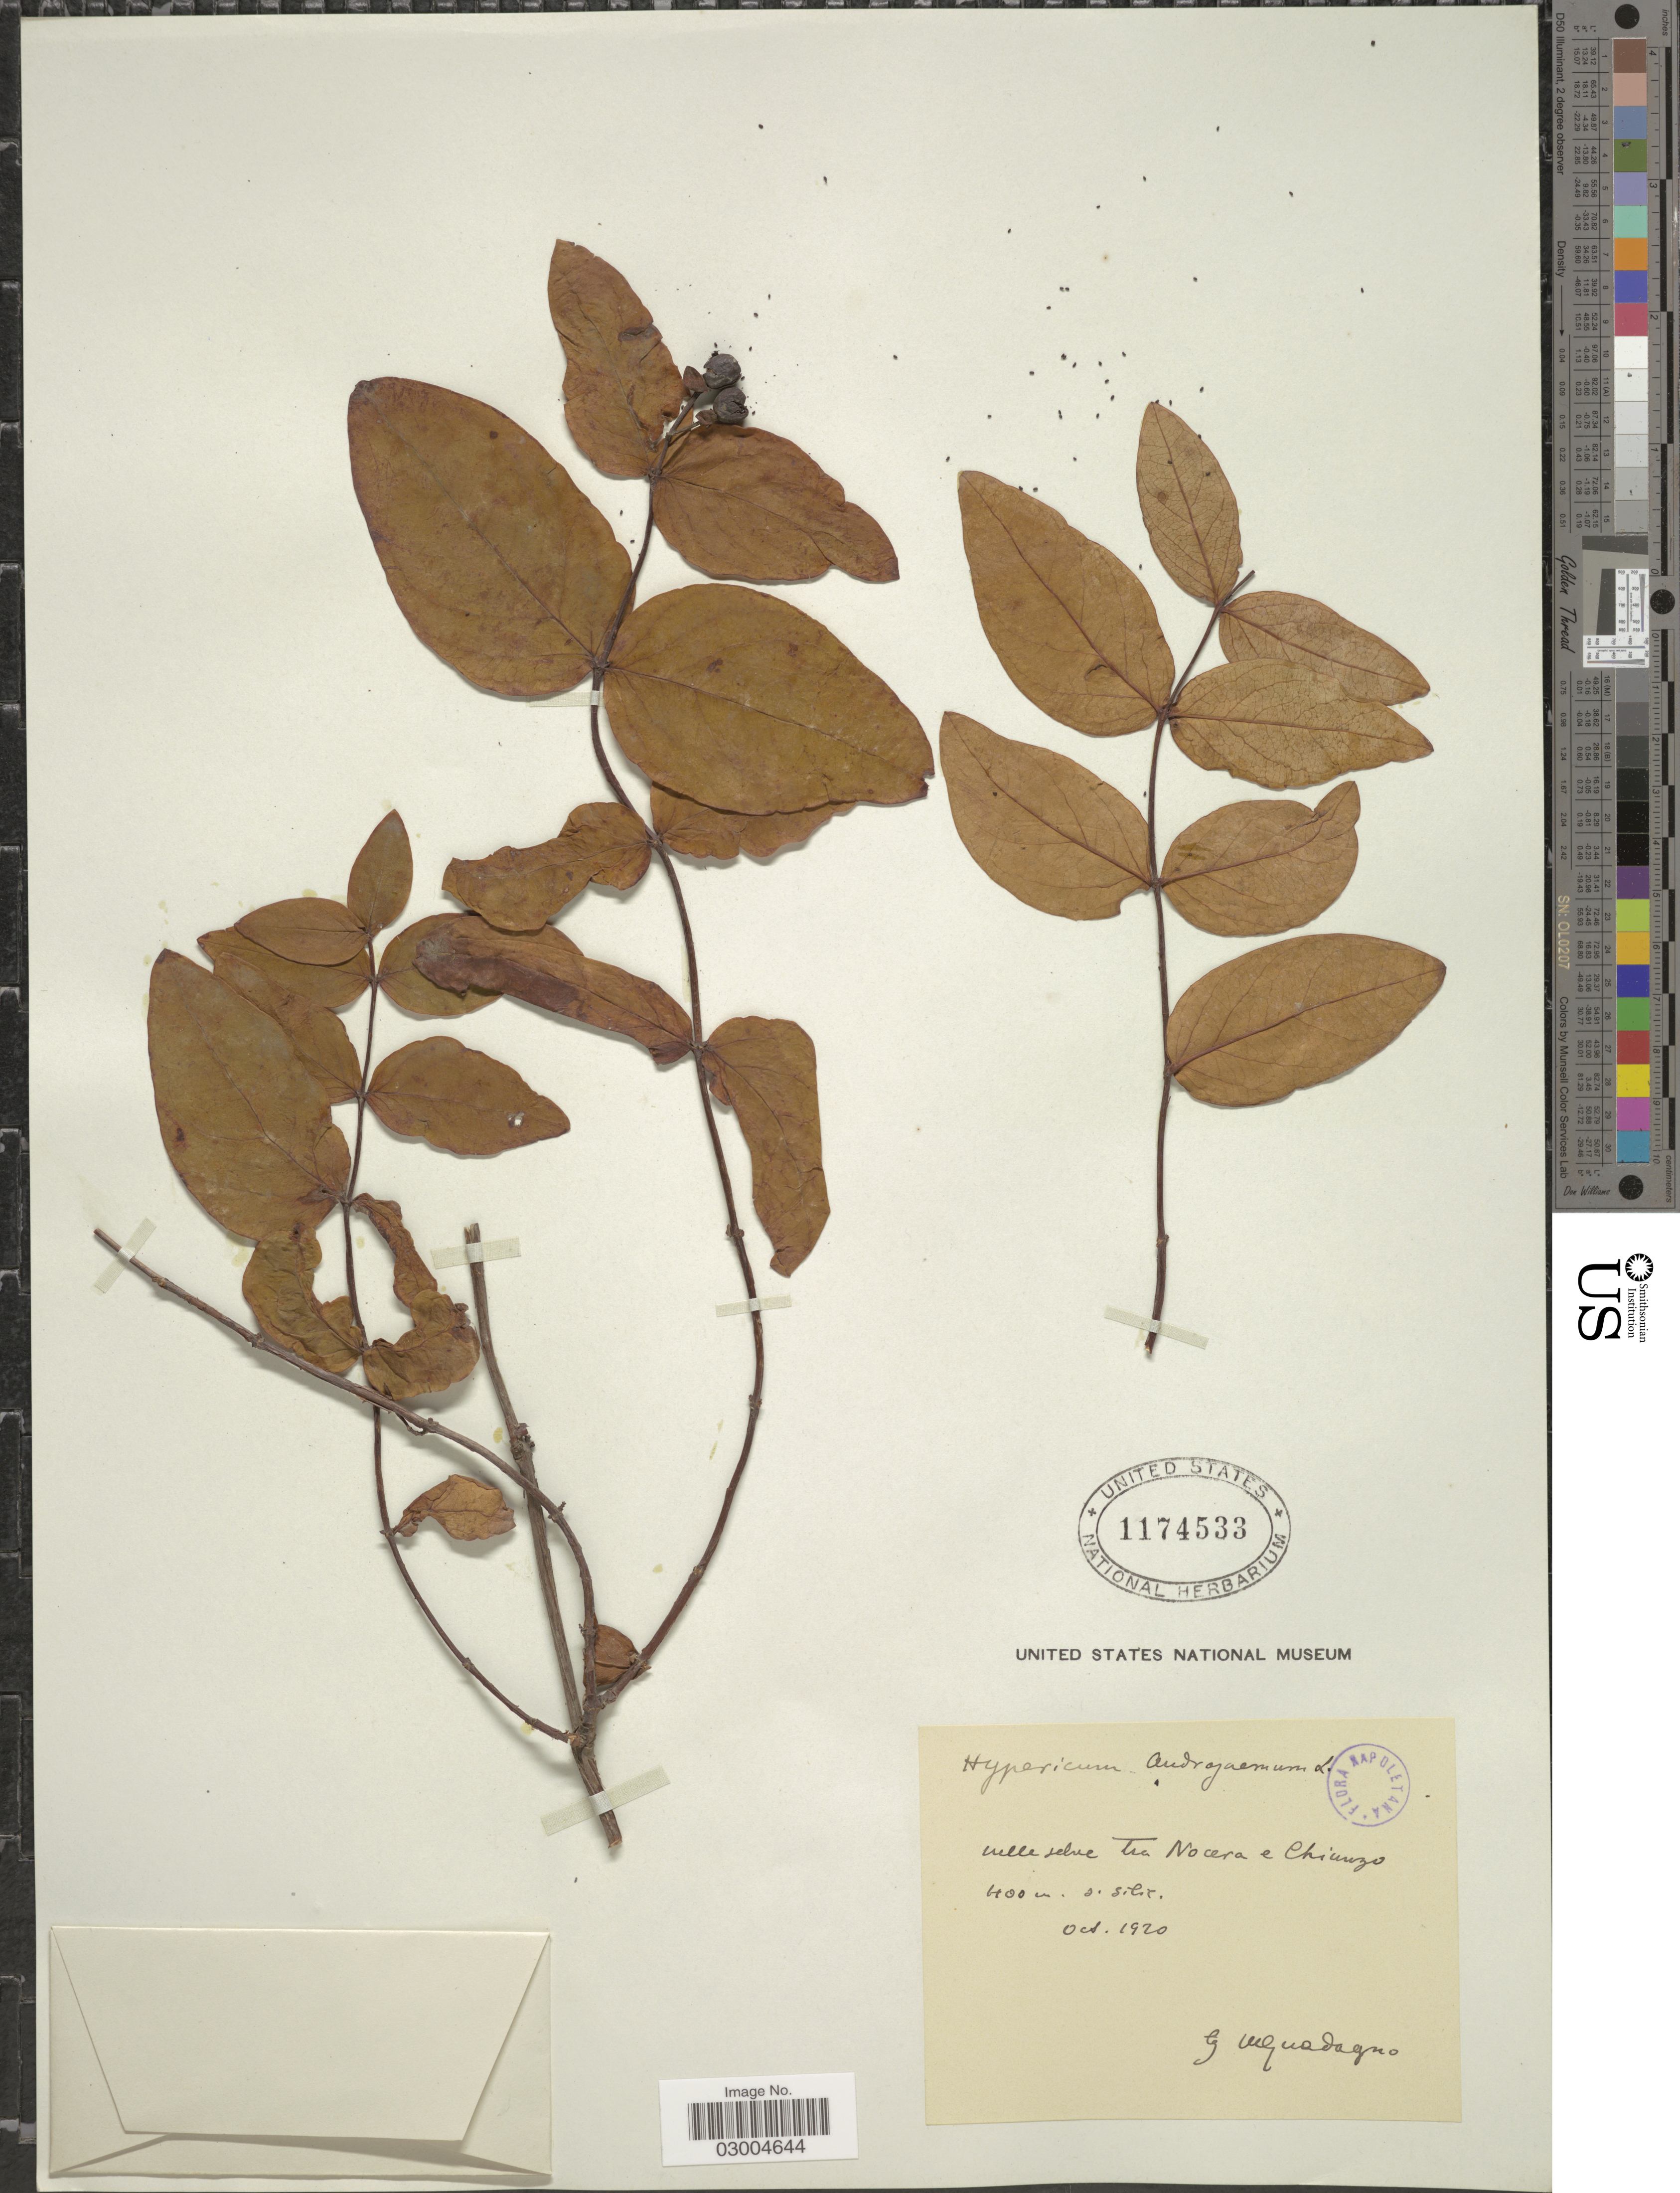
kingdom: Plantae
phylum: Tracheophyta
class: Magnoliopsida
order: Malpighiales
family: Hypericaceae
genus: Hypericum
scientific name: Hypericum androsaemum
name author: L.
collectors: G. Guadagno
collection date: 1920-10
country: Italy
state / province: Campania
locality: Nelle selve tra Nocera e Chiunzo [in the woods between Nocera and Chiunzo]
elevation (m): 400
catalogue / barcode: US 1174533